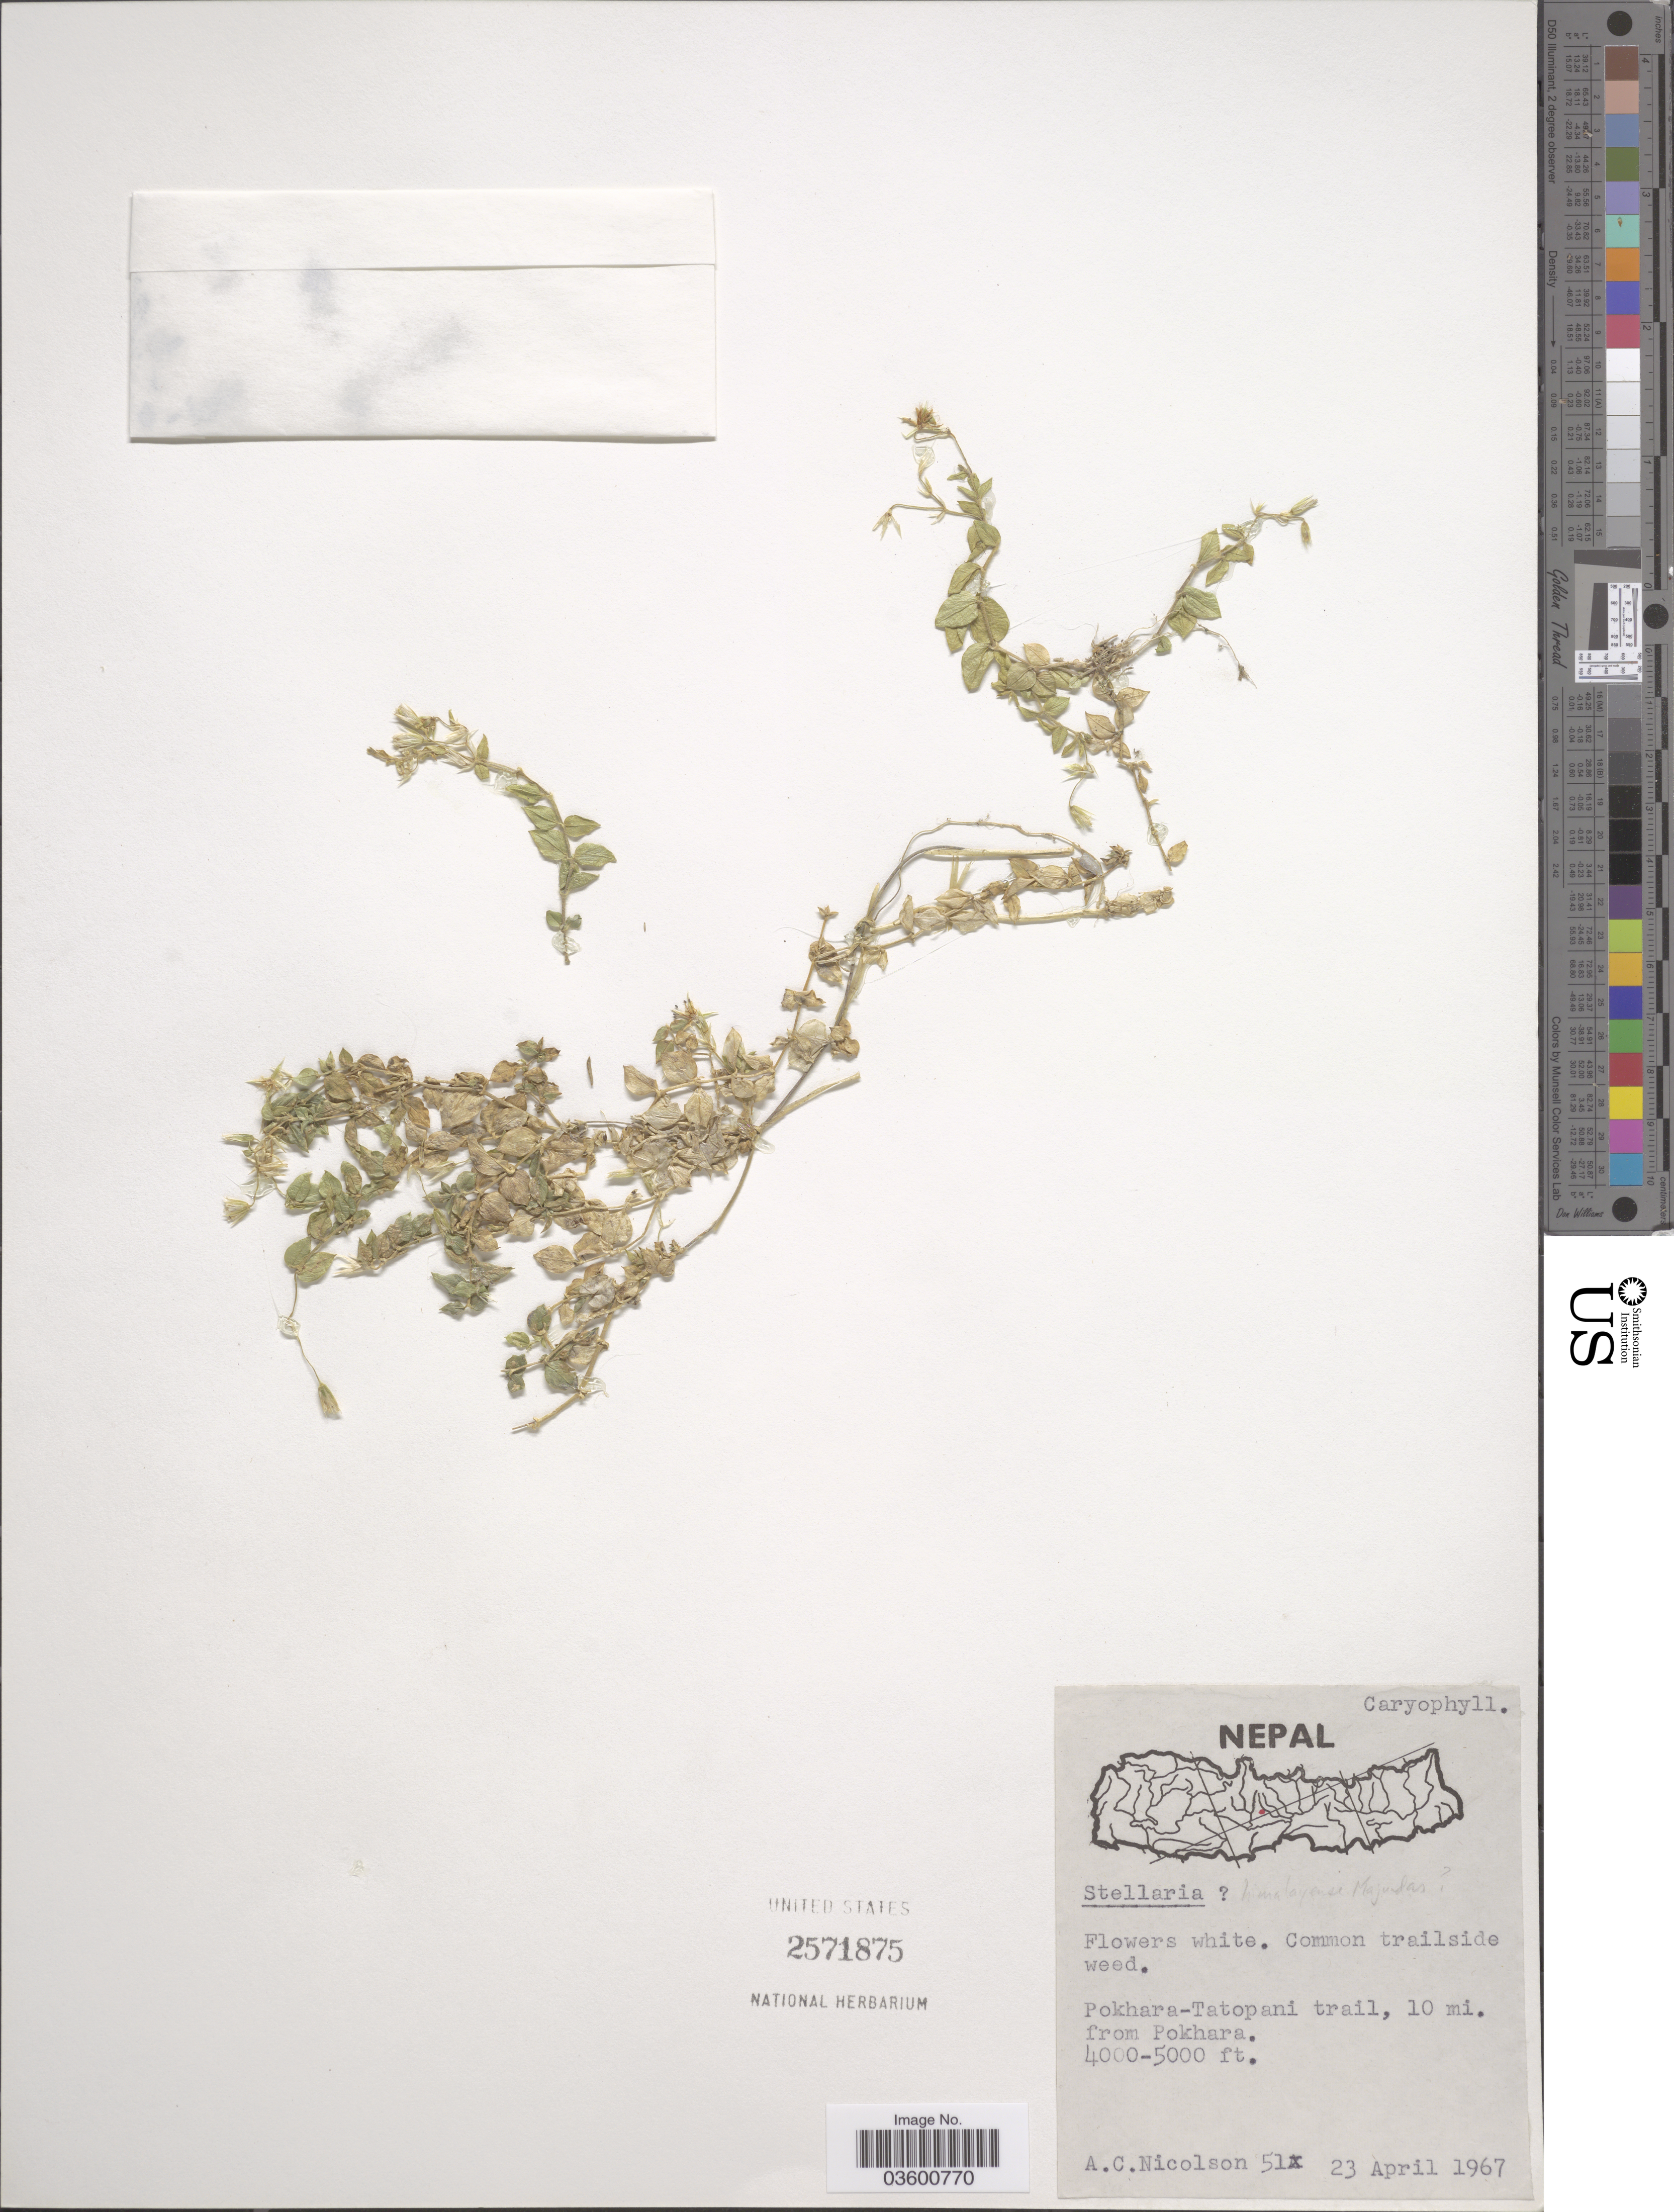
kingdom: Plantae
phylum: Tracheophyta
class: Magnoliopsida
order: Caryophyllales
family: Caryophyllaceae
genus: Stellaria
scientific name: Stellaria sp.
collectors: A. C. Nicolson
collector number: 51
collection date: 1967-04-23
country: Nepal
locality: Pokhara-Tatopani trail, 10 mi. from Pokhara.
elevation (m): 1219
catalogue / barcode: US 2571875